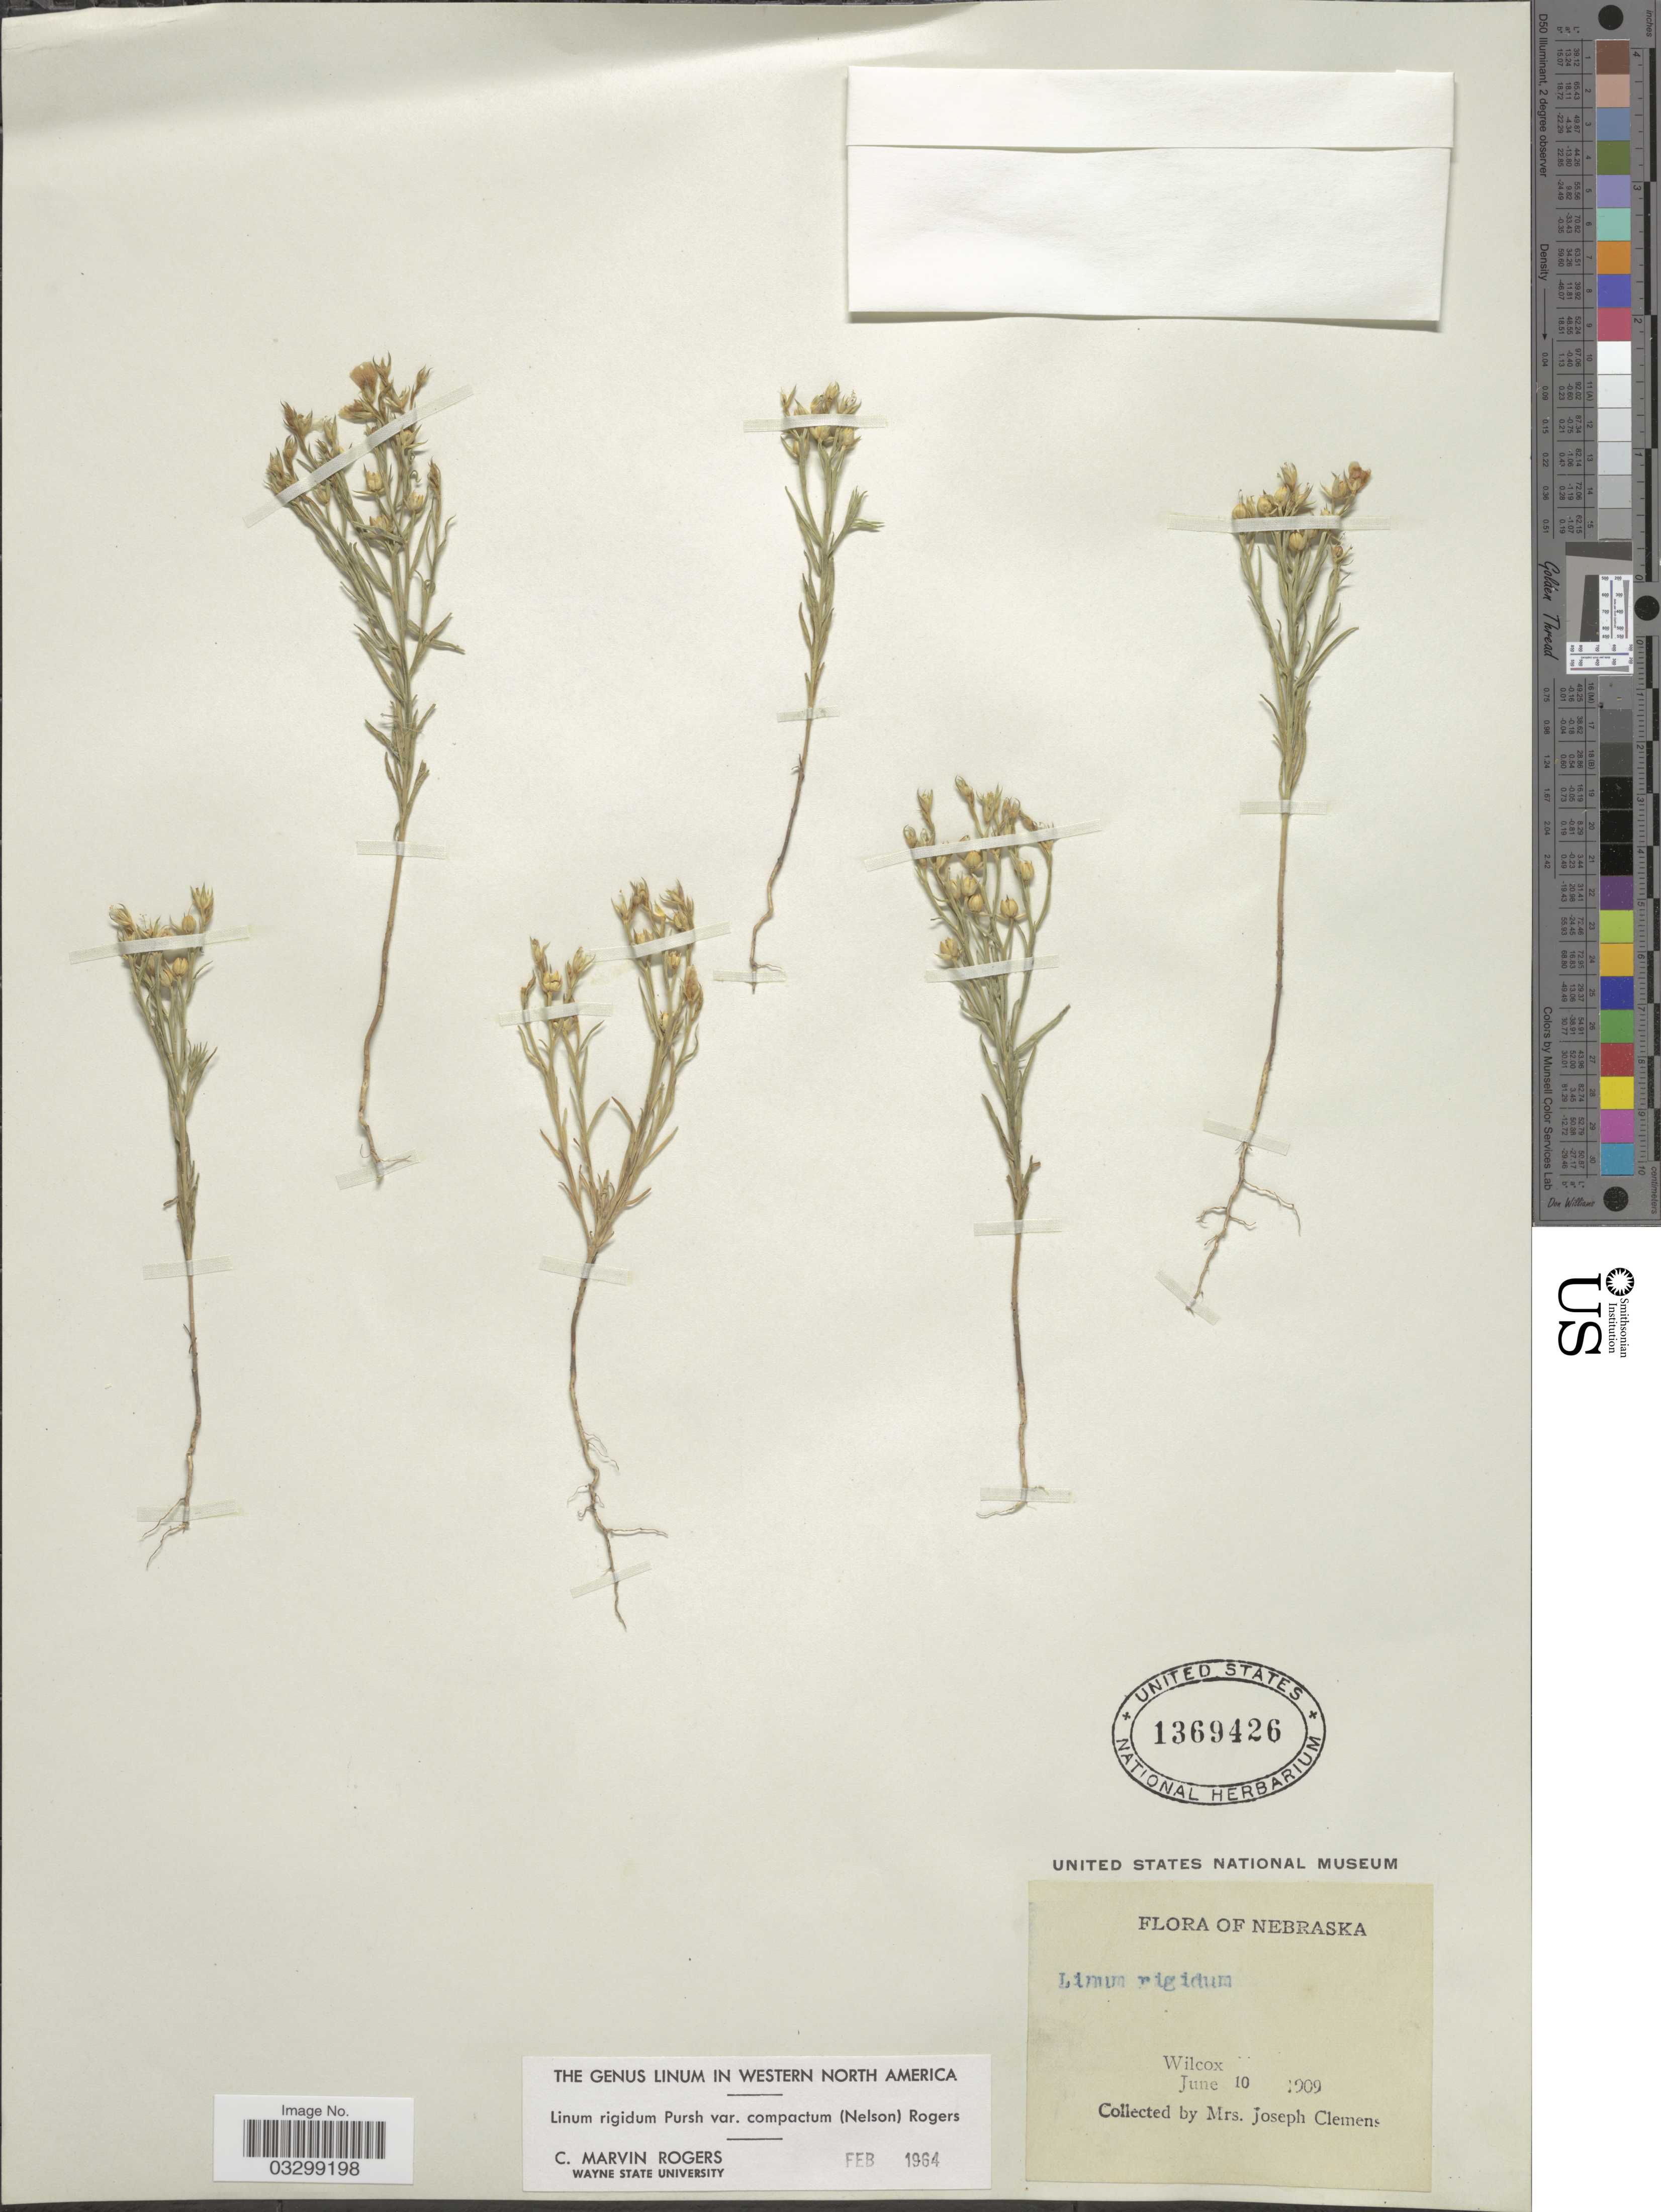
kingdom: Plantae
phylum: Tracheophyta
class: Magnoliopsida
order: Malpighiales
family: Linaceae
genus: Linum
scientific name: Linum rigidum var. compactum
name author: (A. Nelson) C.M. Rogers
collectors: J. Clemens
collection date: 1909-06-10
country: United States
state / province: Nebraska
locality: Wilcox.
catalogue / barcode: US 1369426